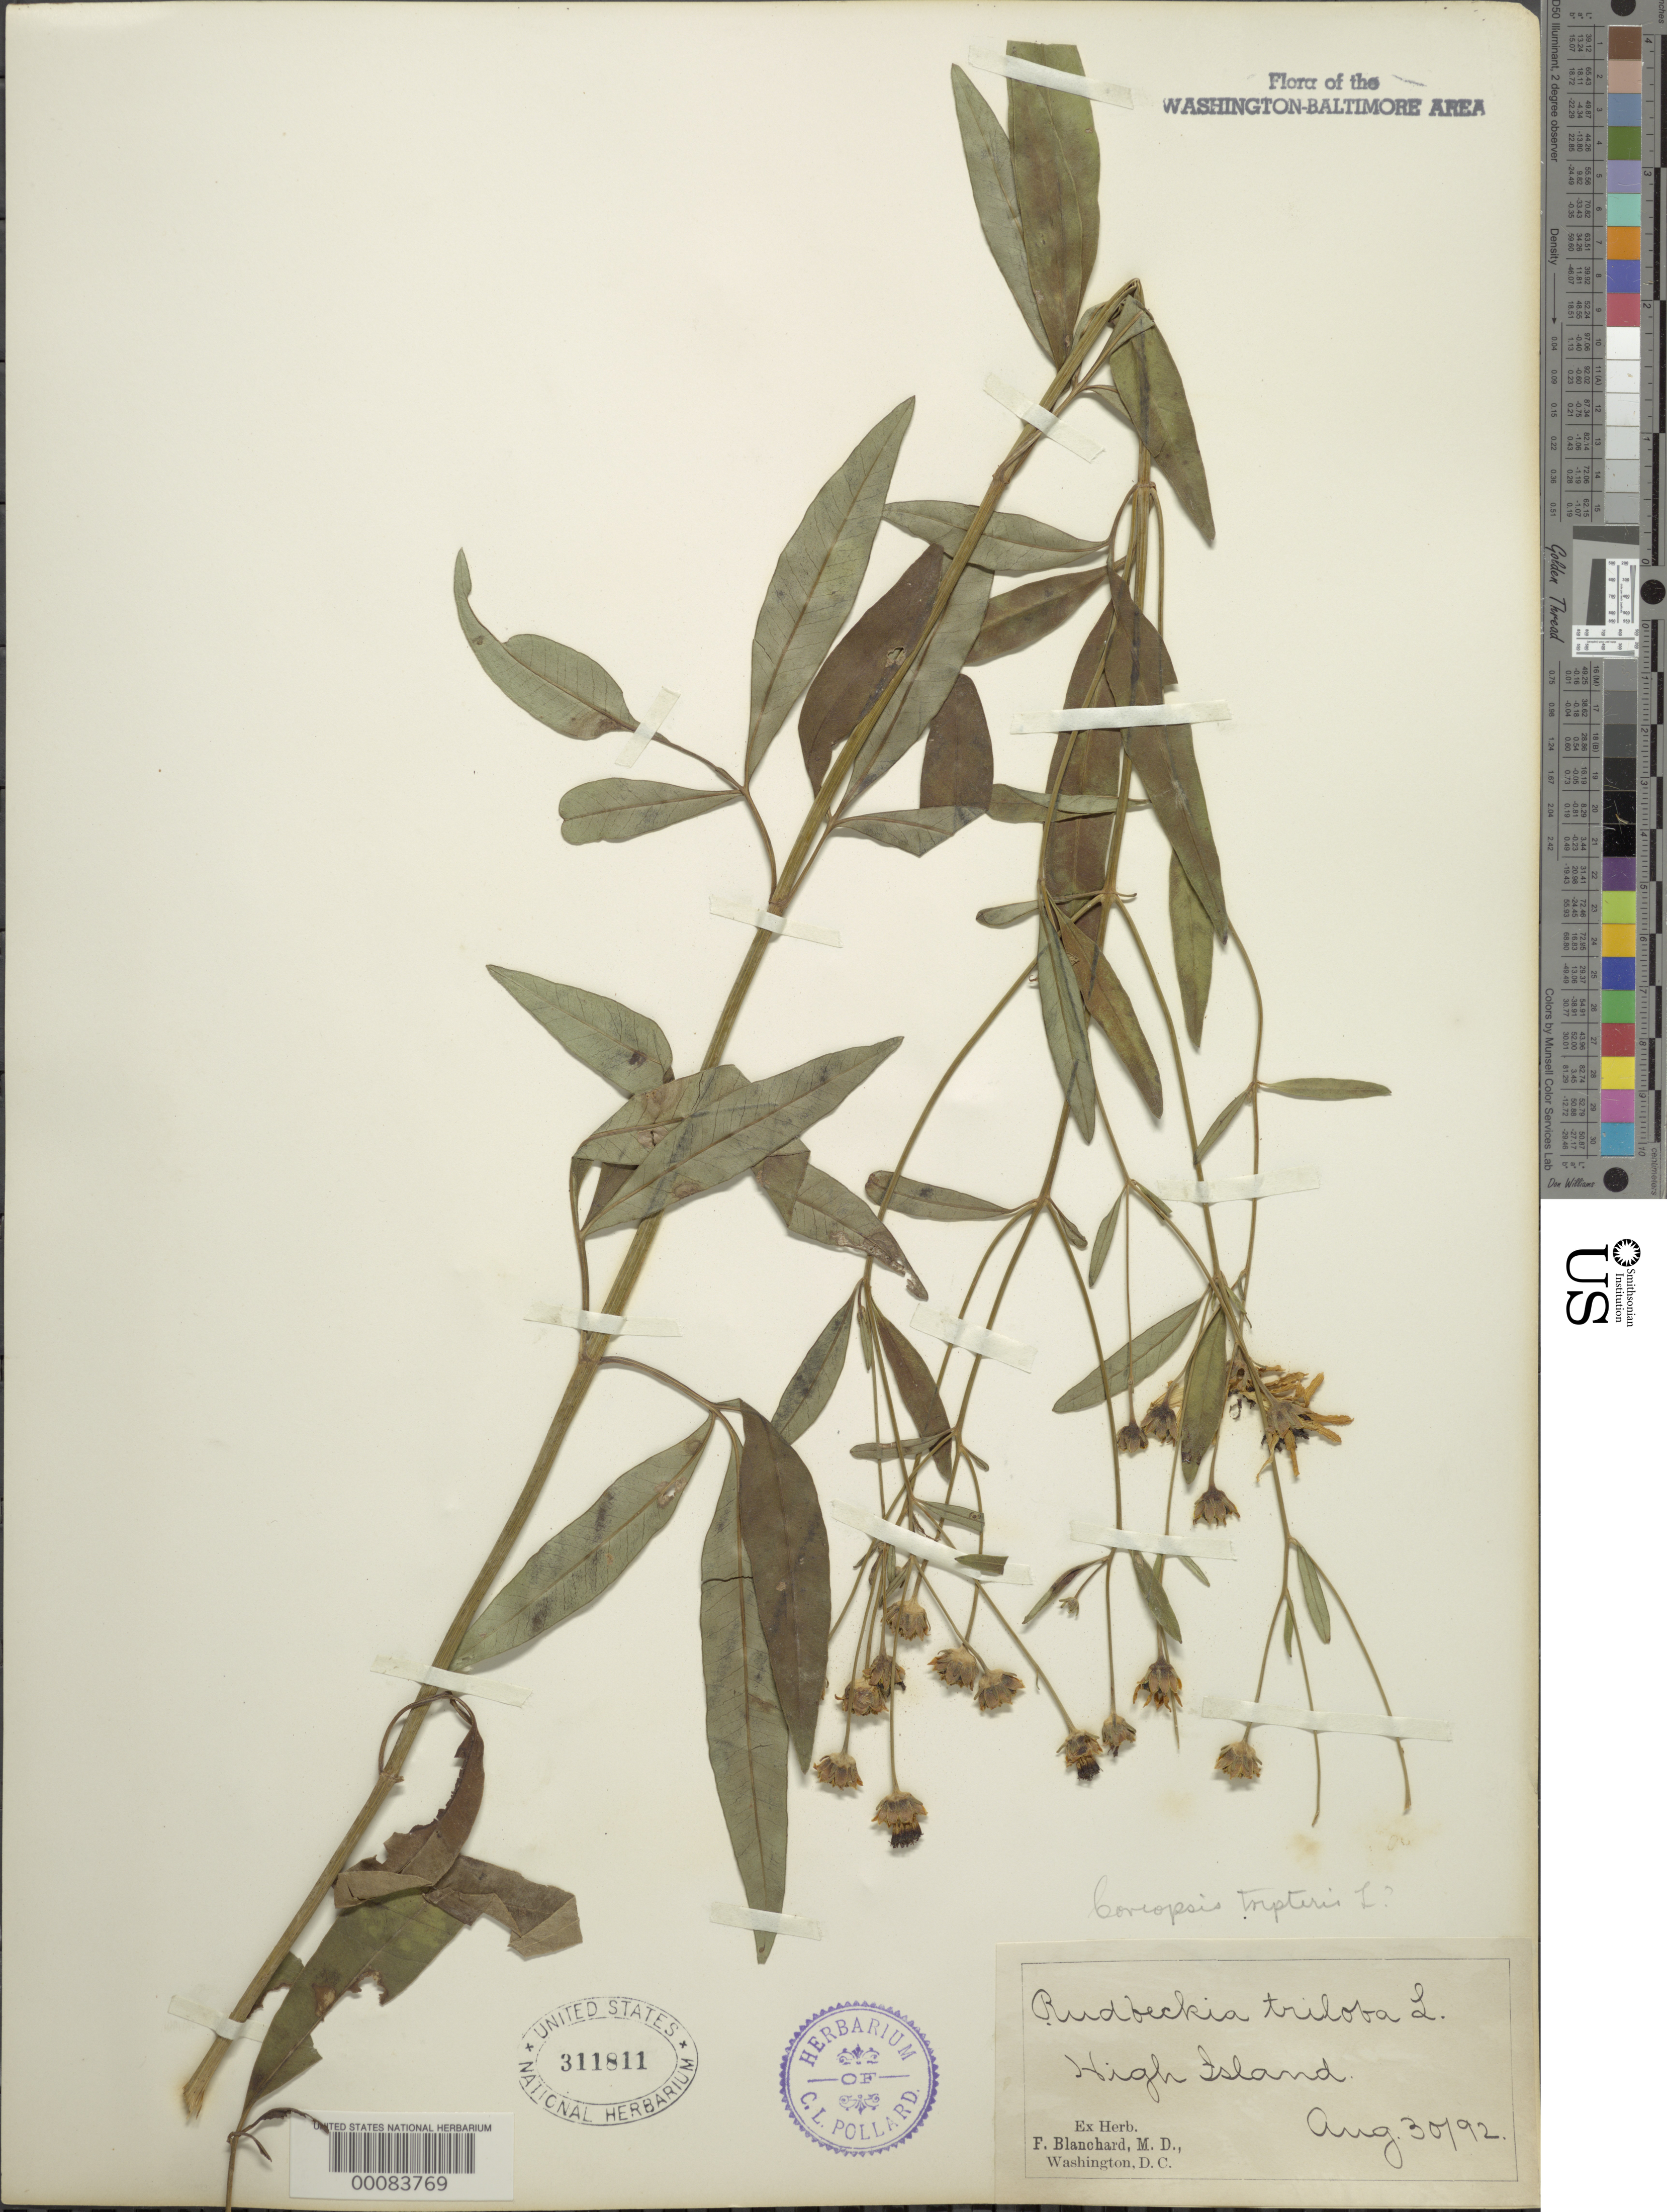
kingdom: Plantae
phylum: Tracheophyta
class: Magnoliopsida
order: Asterales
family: Asteraceae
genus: Coreopsis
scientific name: Coreopsis tripteris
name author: L.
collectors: F. Blanchard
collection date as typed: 03 Aug 1892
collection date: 1892-08-03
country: United States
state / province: Maryland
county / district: Montgomery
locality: High Island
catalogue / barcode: US 311811